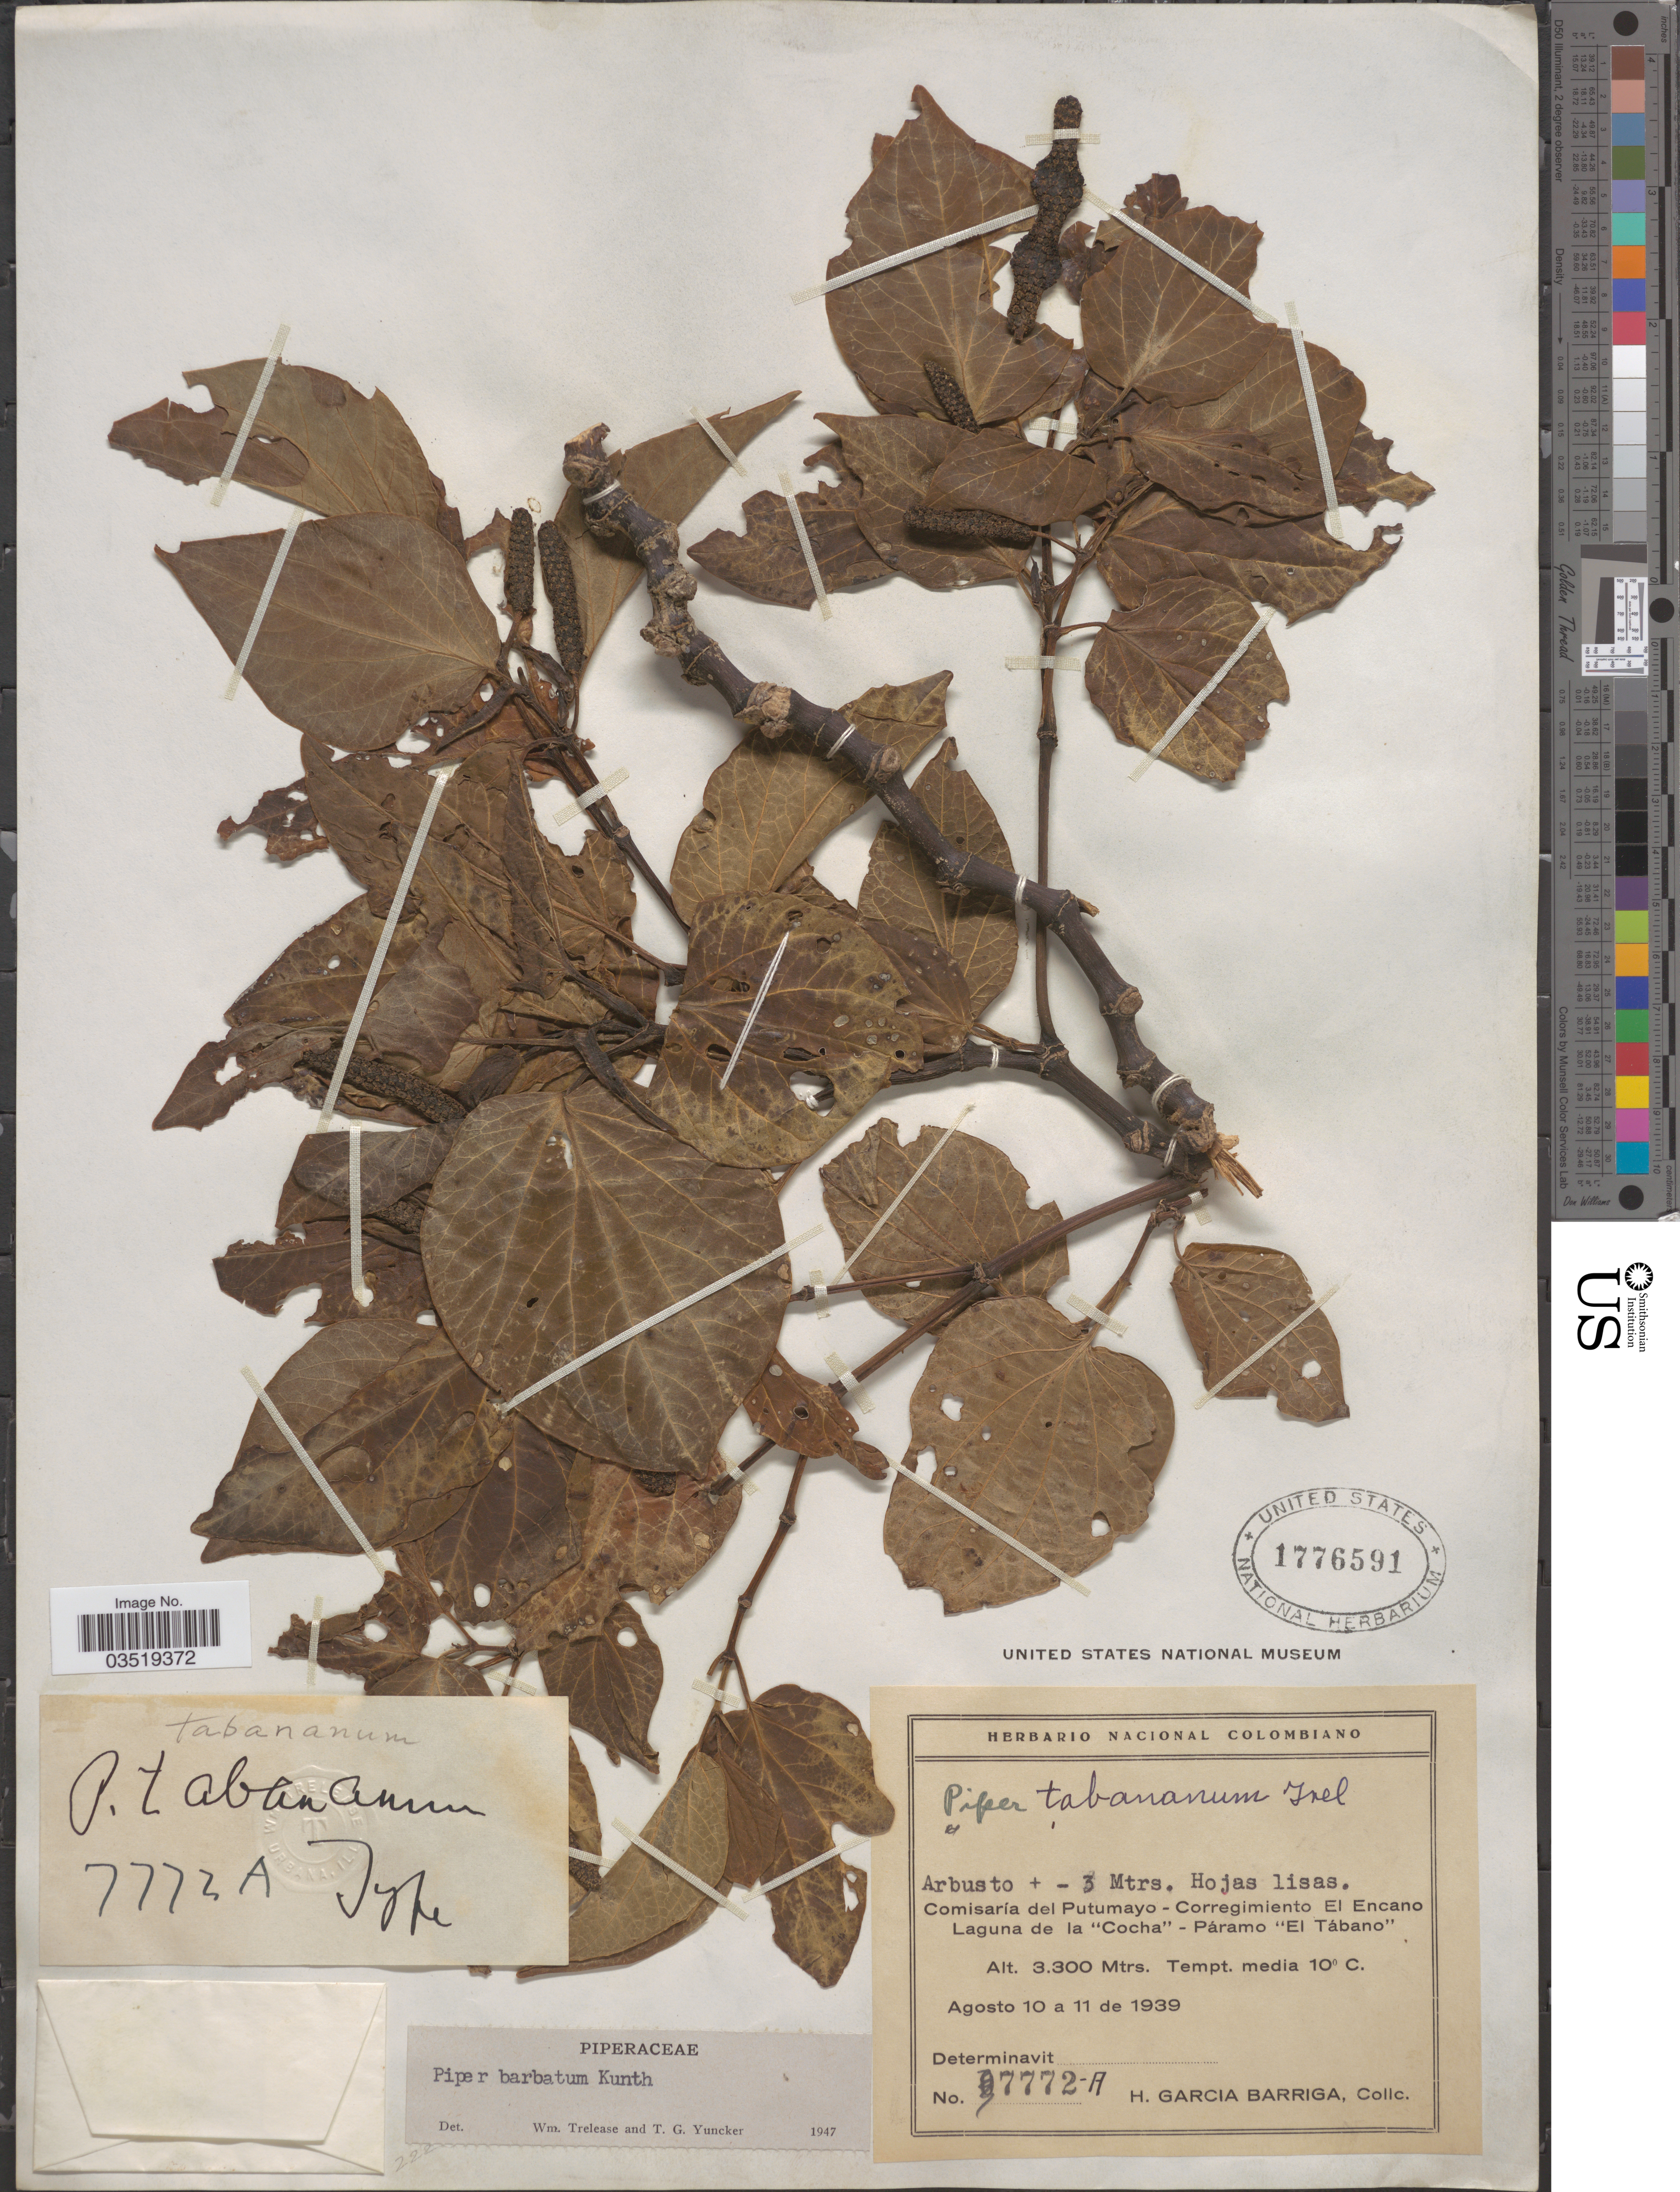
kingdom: Plantae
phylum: Tracheophyta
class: Magnoliopsida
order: Piperales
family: Piperaceae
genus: Piper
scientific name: Piper barbatum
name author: C. DC.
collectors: H. García Barriga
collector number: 7772-A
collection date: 1939-08-10/1939-08-11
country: Colombia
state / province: Putumayo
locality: Comisaría del Putumayo - Corregimiento El Encano Laguna de la 'Cocha' - Páramo 'El Tábano'.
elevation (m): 3300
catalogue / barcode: US 1776591